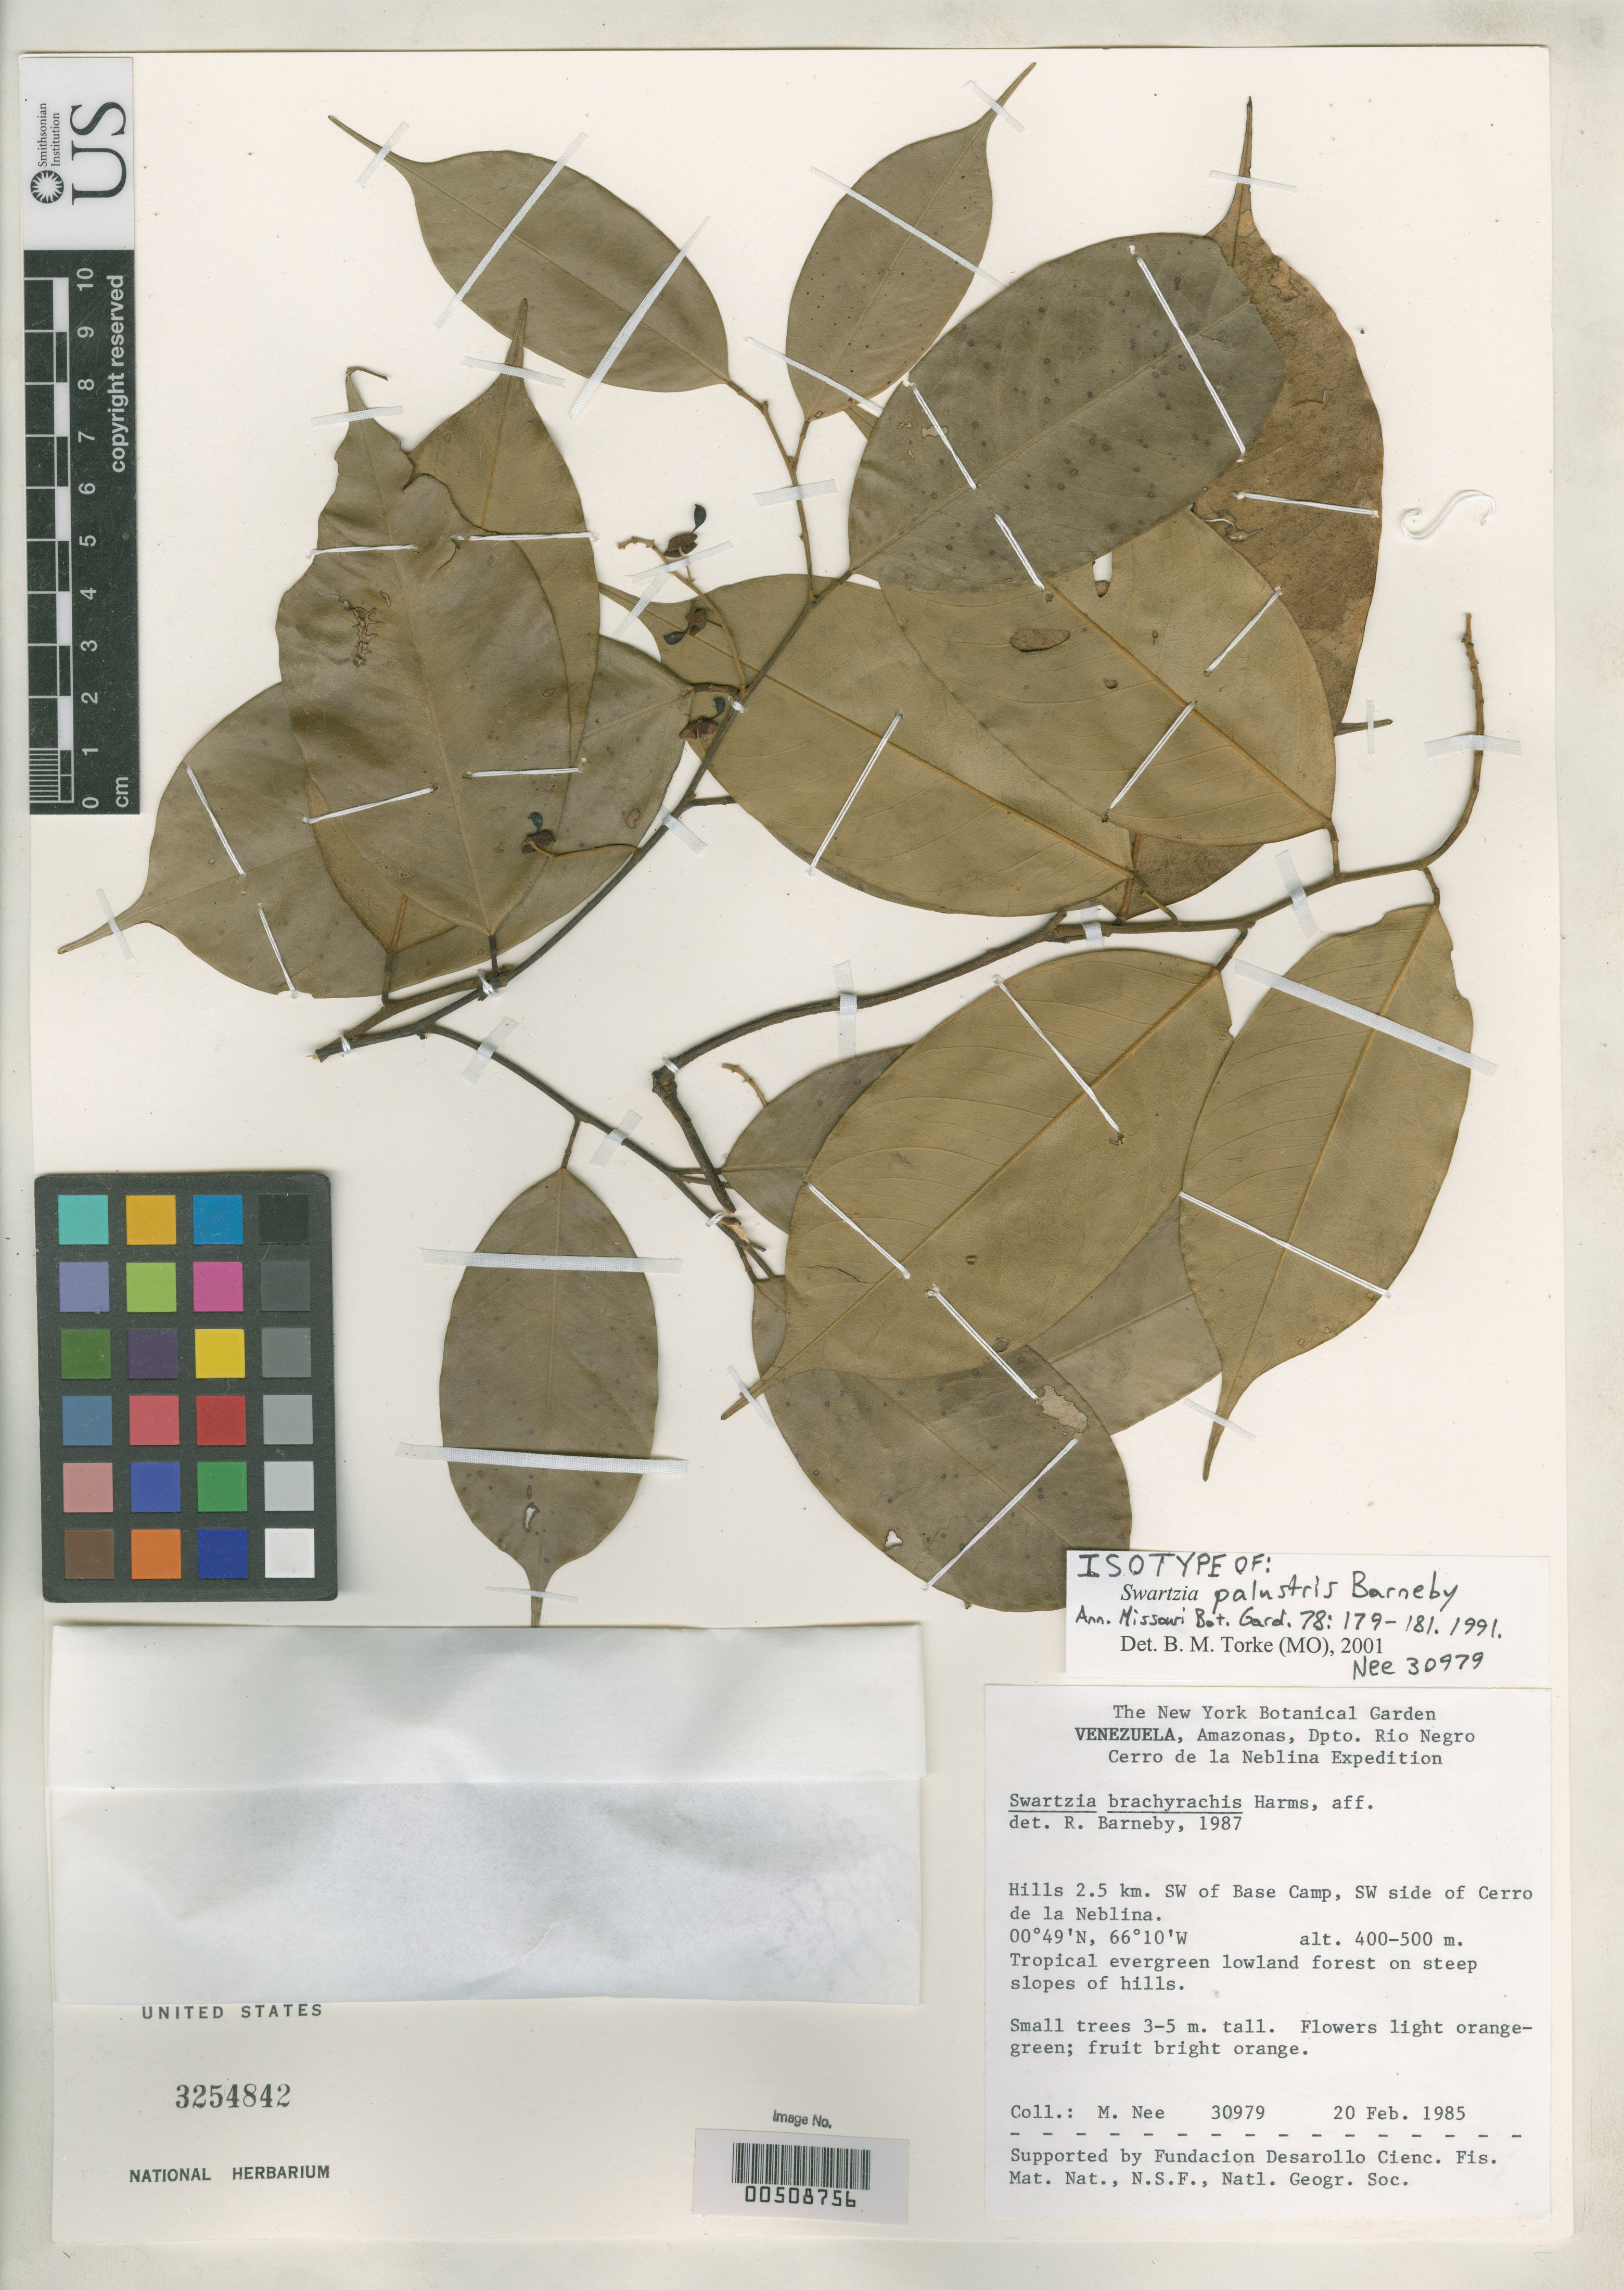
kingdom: Plantae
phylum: Tracheophyta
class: Magnoliopsida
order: Fabales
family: Fabaceae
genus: Swartzia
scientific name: Swartzia palustris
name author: Barneby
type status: Isotype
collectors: M. Nee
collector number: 30979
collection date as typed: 20 Feb 1985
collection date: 1985-02-20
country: Venezuela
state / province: Amazonas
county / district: Rio Negro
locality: Cerro de La Neblina.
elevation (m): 400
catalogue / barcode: US 3254842